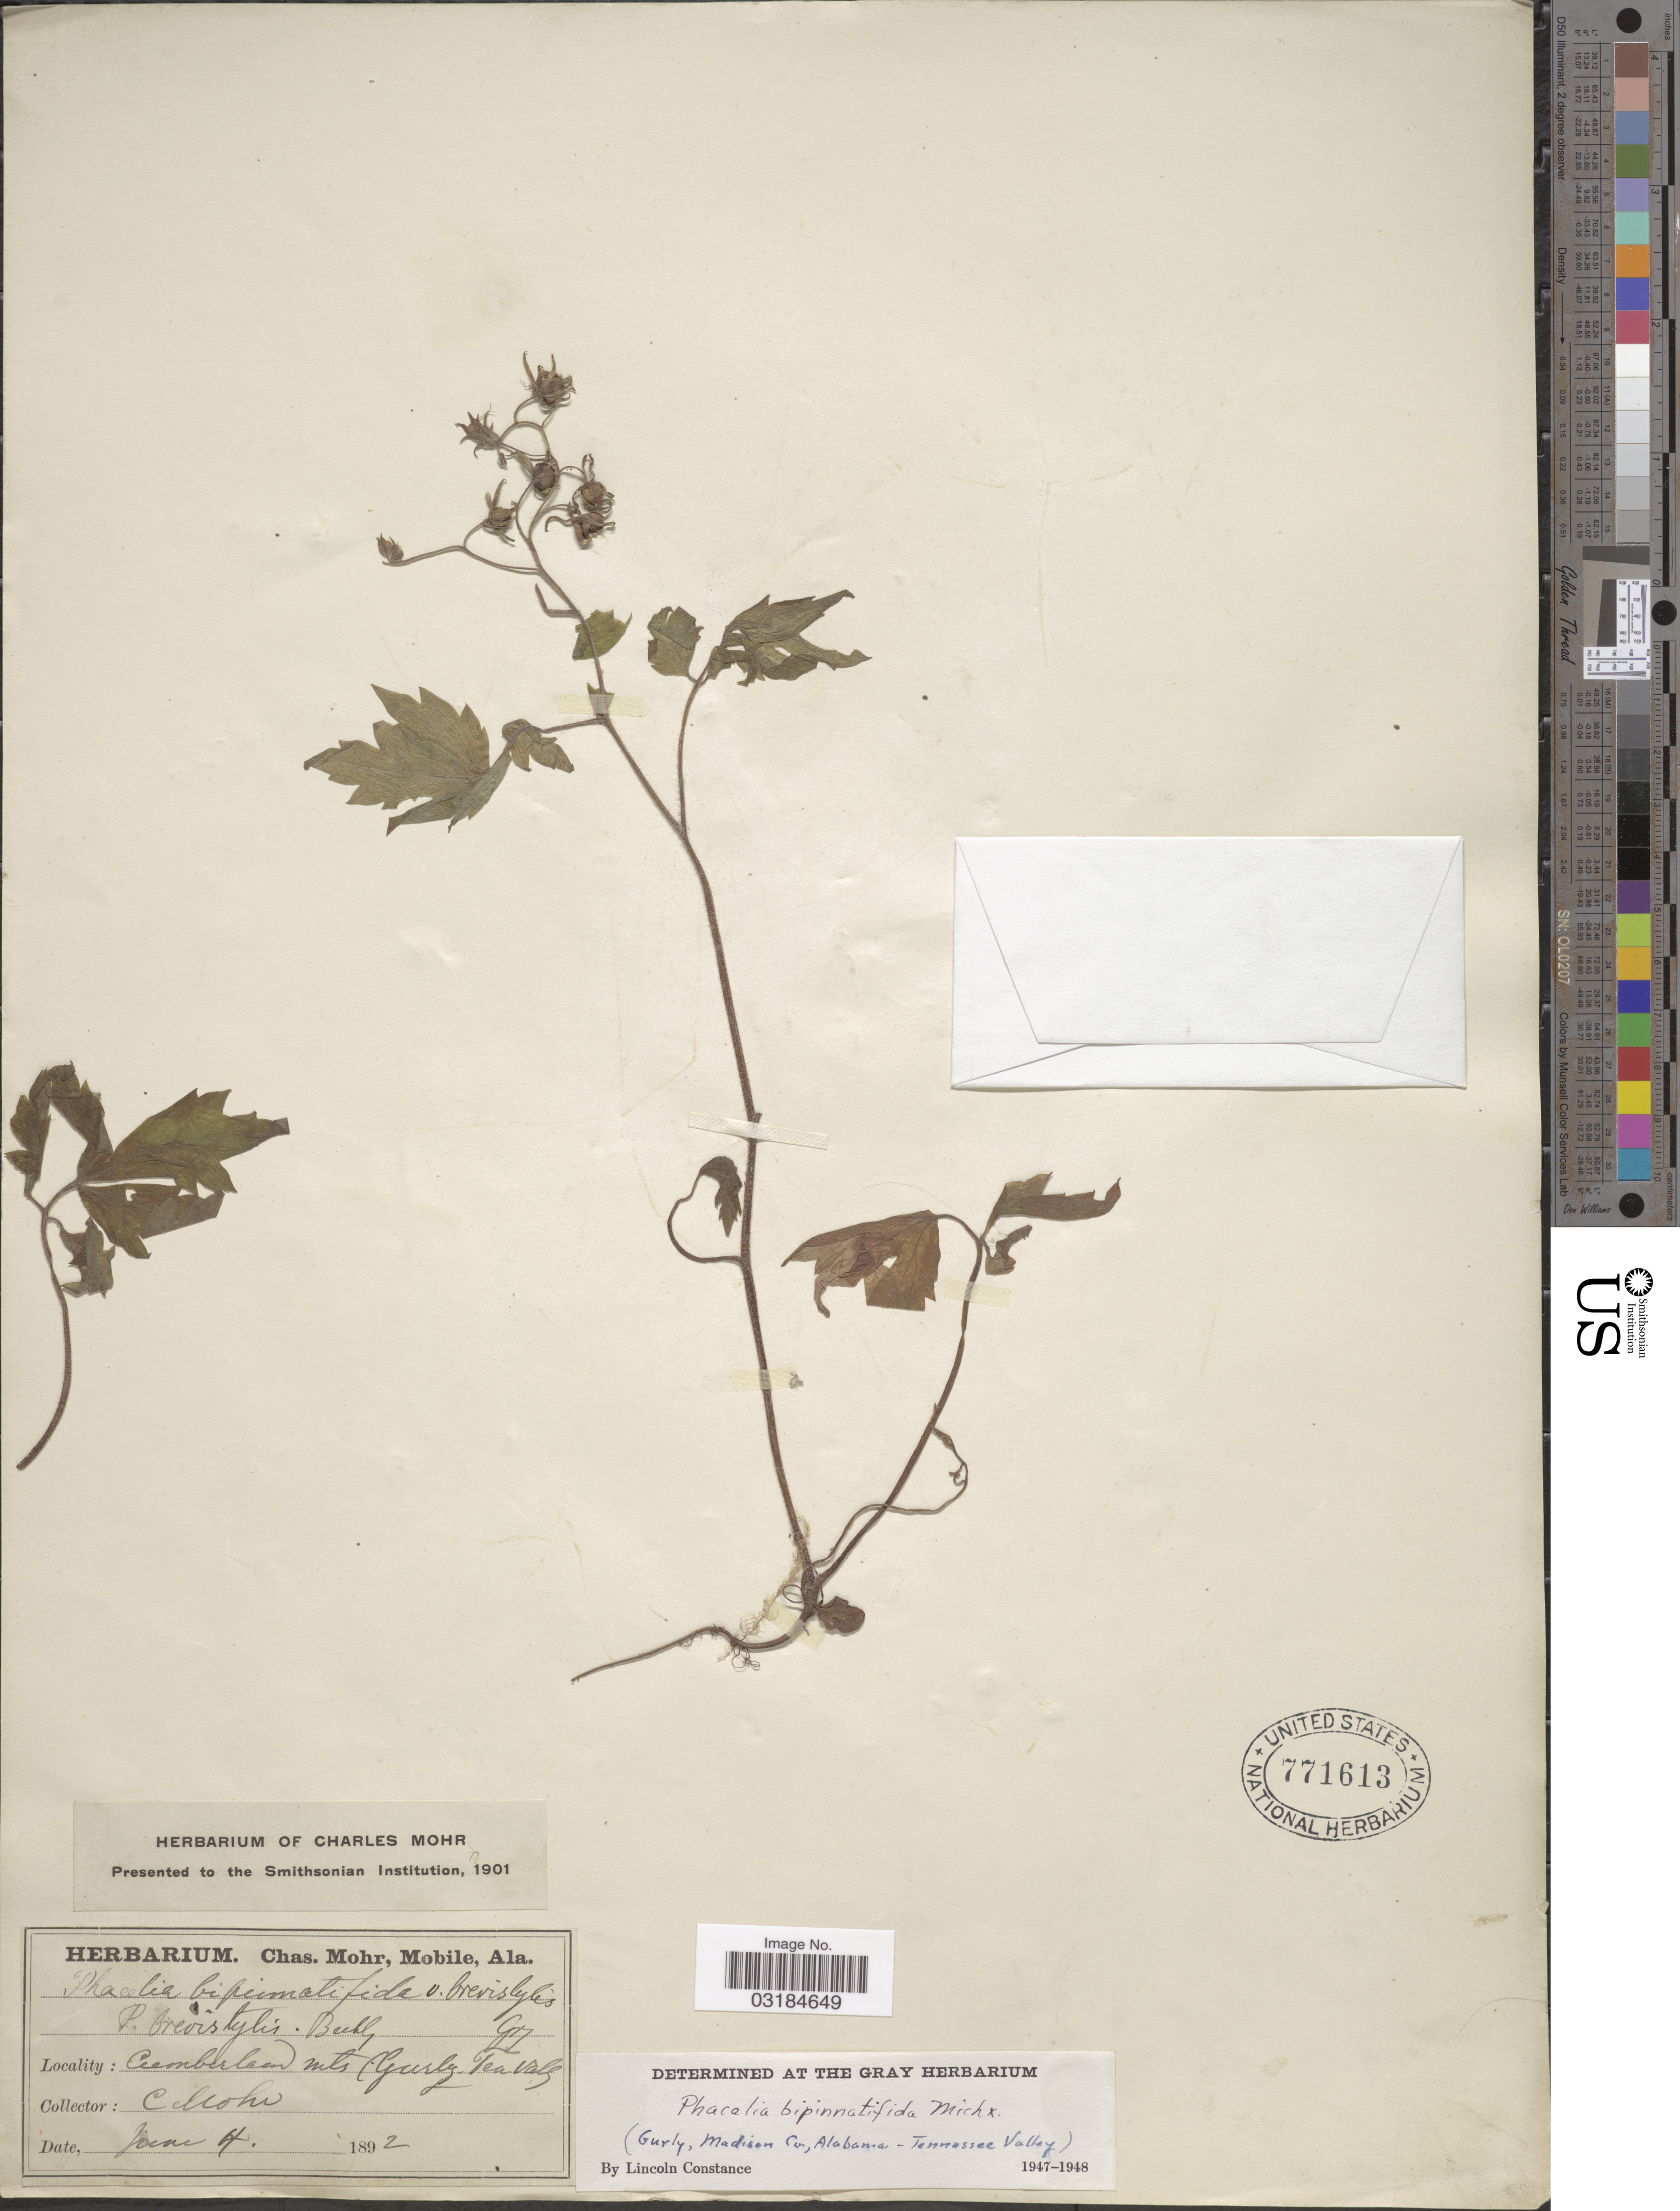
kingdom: Plantae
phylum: Tracheophyta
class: Magnoliopsida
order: Boraginales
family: Hydrophyllaceae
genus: Phacelia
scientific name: Phacelia bipinnatifida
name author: (Atwood) Michx.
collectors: Mohr, C. T. (herbarium)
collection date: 1892-06-04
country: United States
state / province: Alabama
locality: Cumberland Mts (Gurley Tea Valley [interpreted]).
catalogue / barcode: US 771613